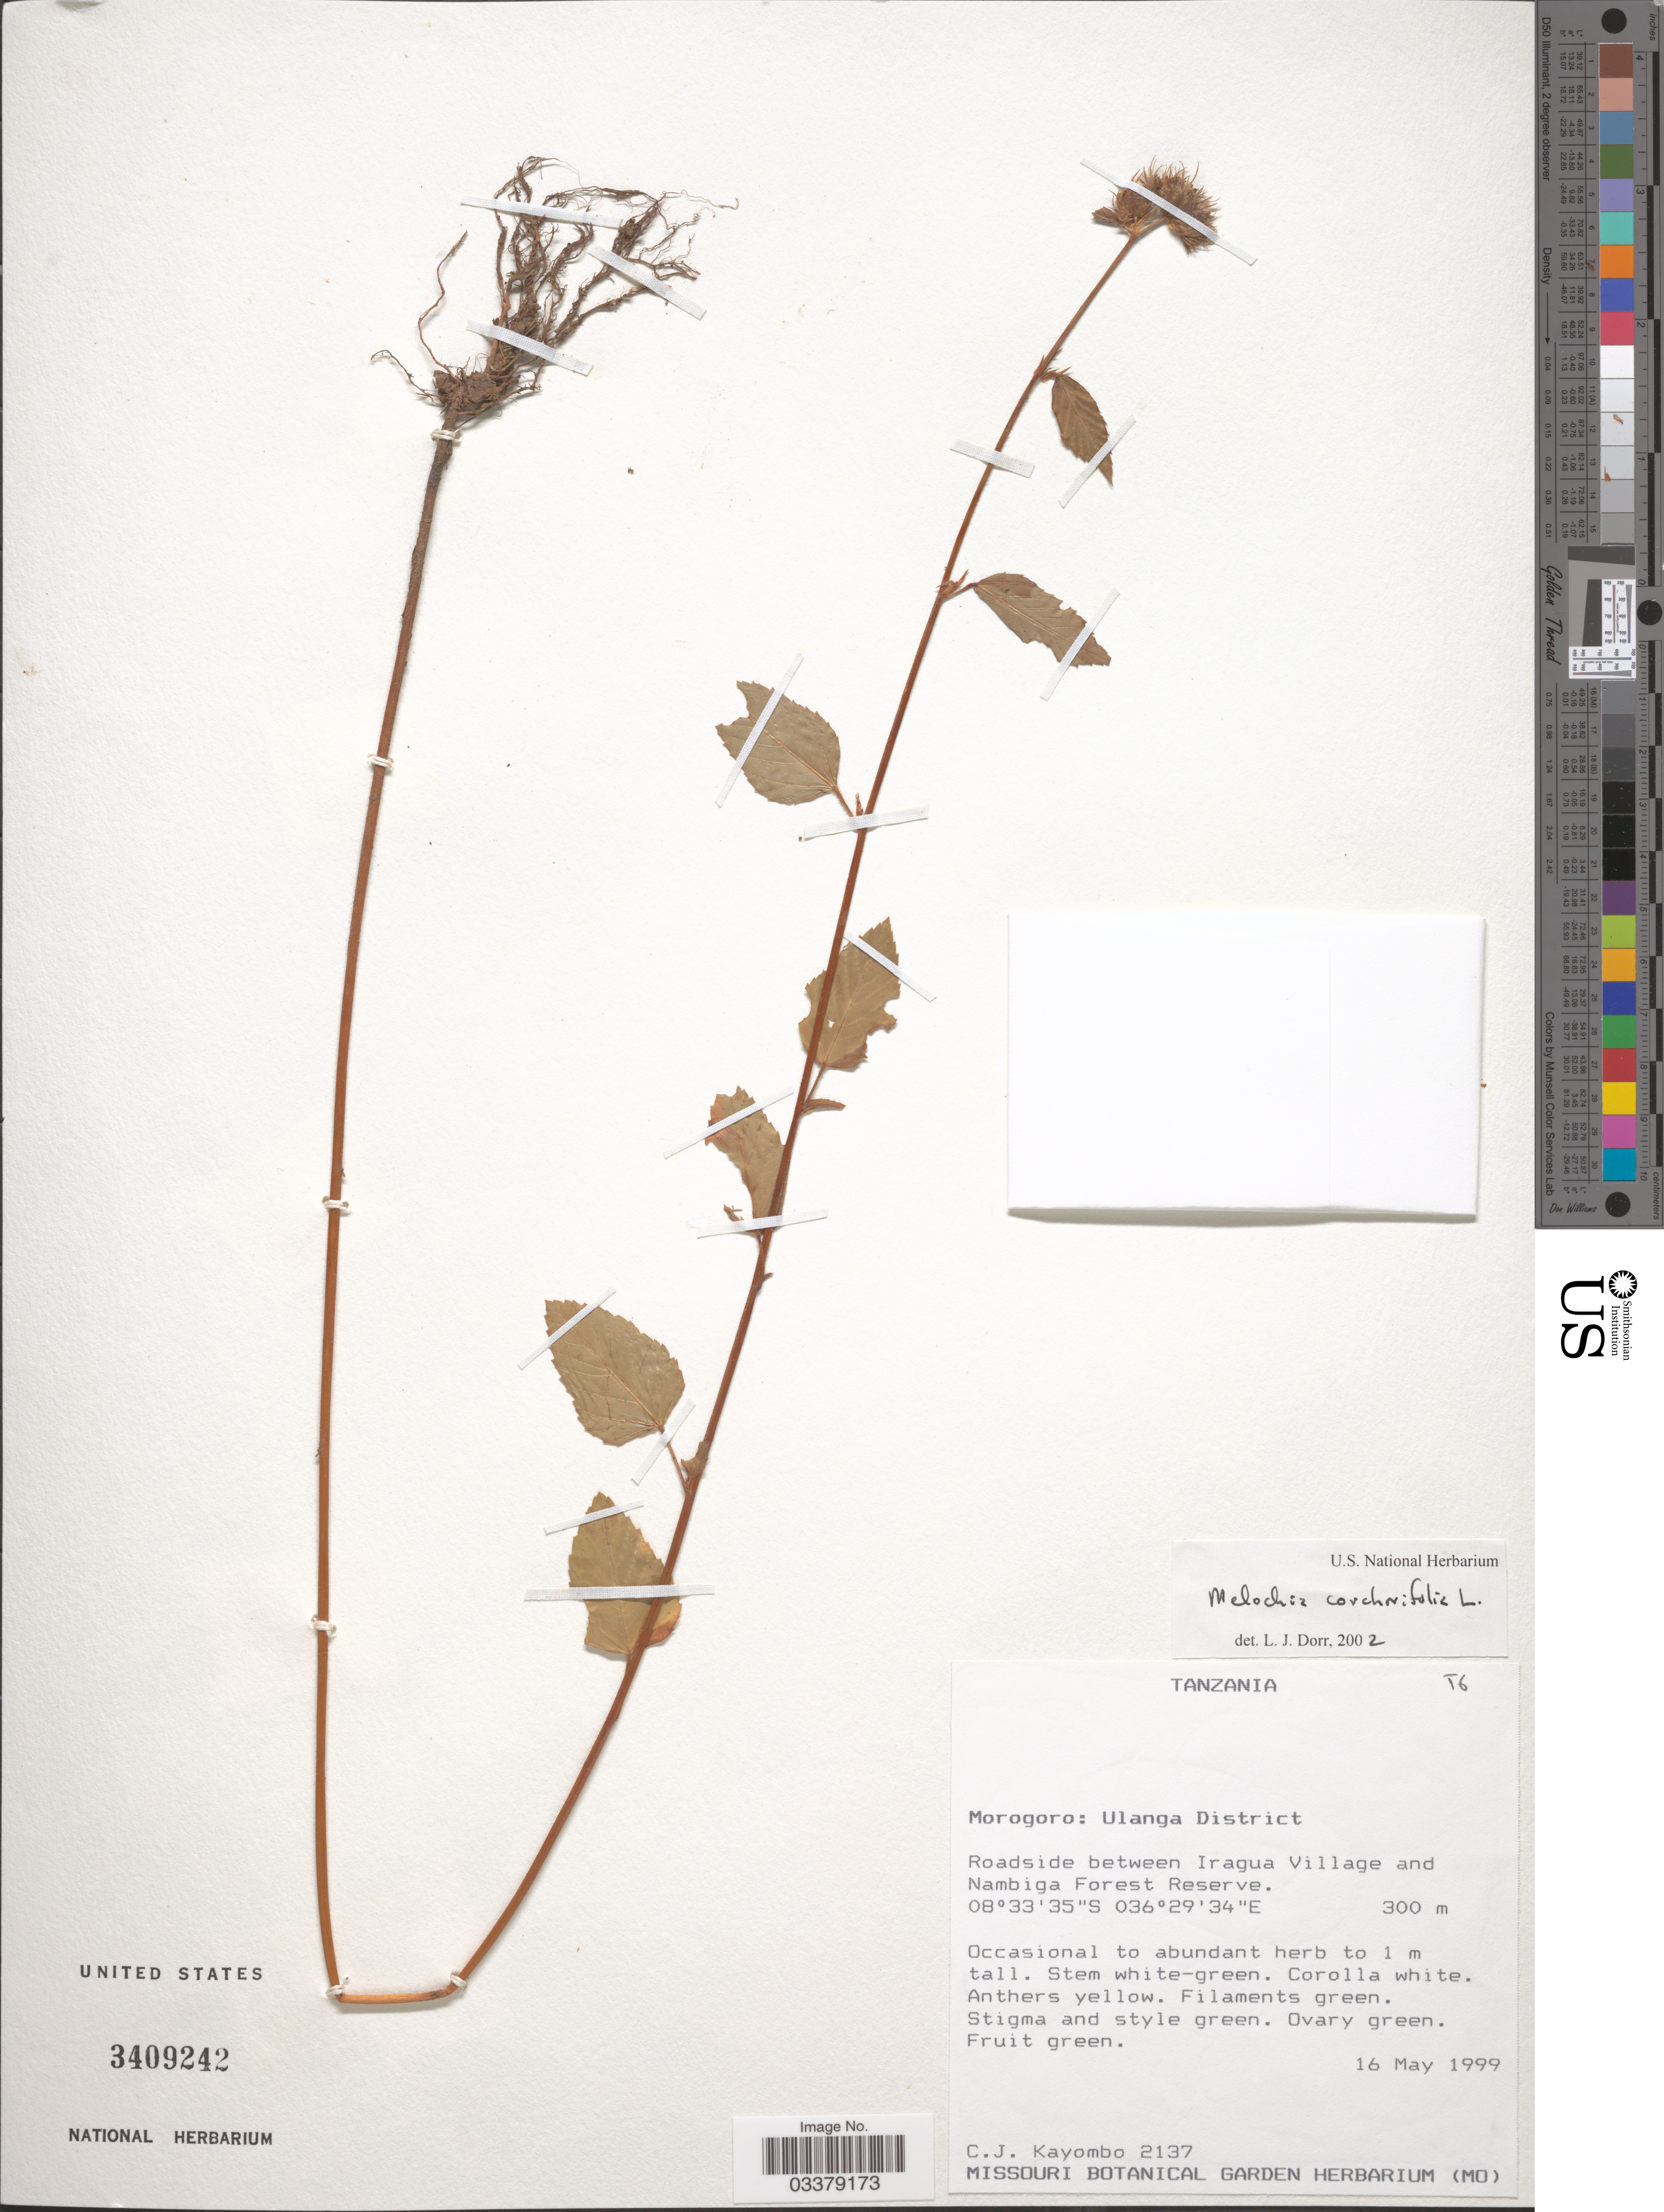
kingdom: Plantae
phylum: Tracheophyta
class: Magnoliopsida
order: Malvales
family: Malvaceae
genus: Melochia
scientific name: Melochia corchorifolia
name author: L.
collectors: C. Kayombo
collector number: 2137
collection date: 1999-05-16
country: Tanzania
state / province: Morogoro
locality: Ulanga District. Roadside between Iragua Village and Nambiga Forest Reserve.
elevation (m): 300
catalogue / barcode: US 3409242